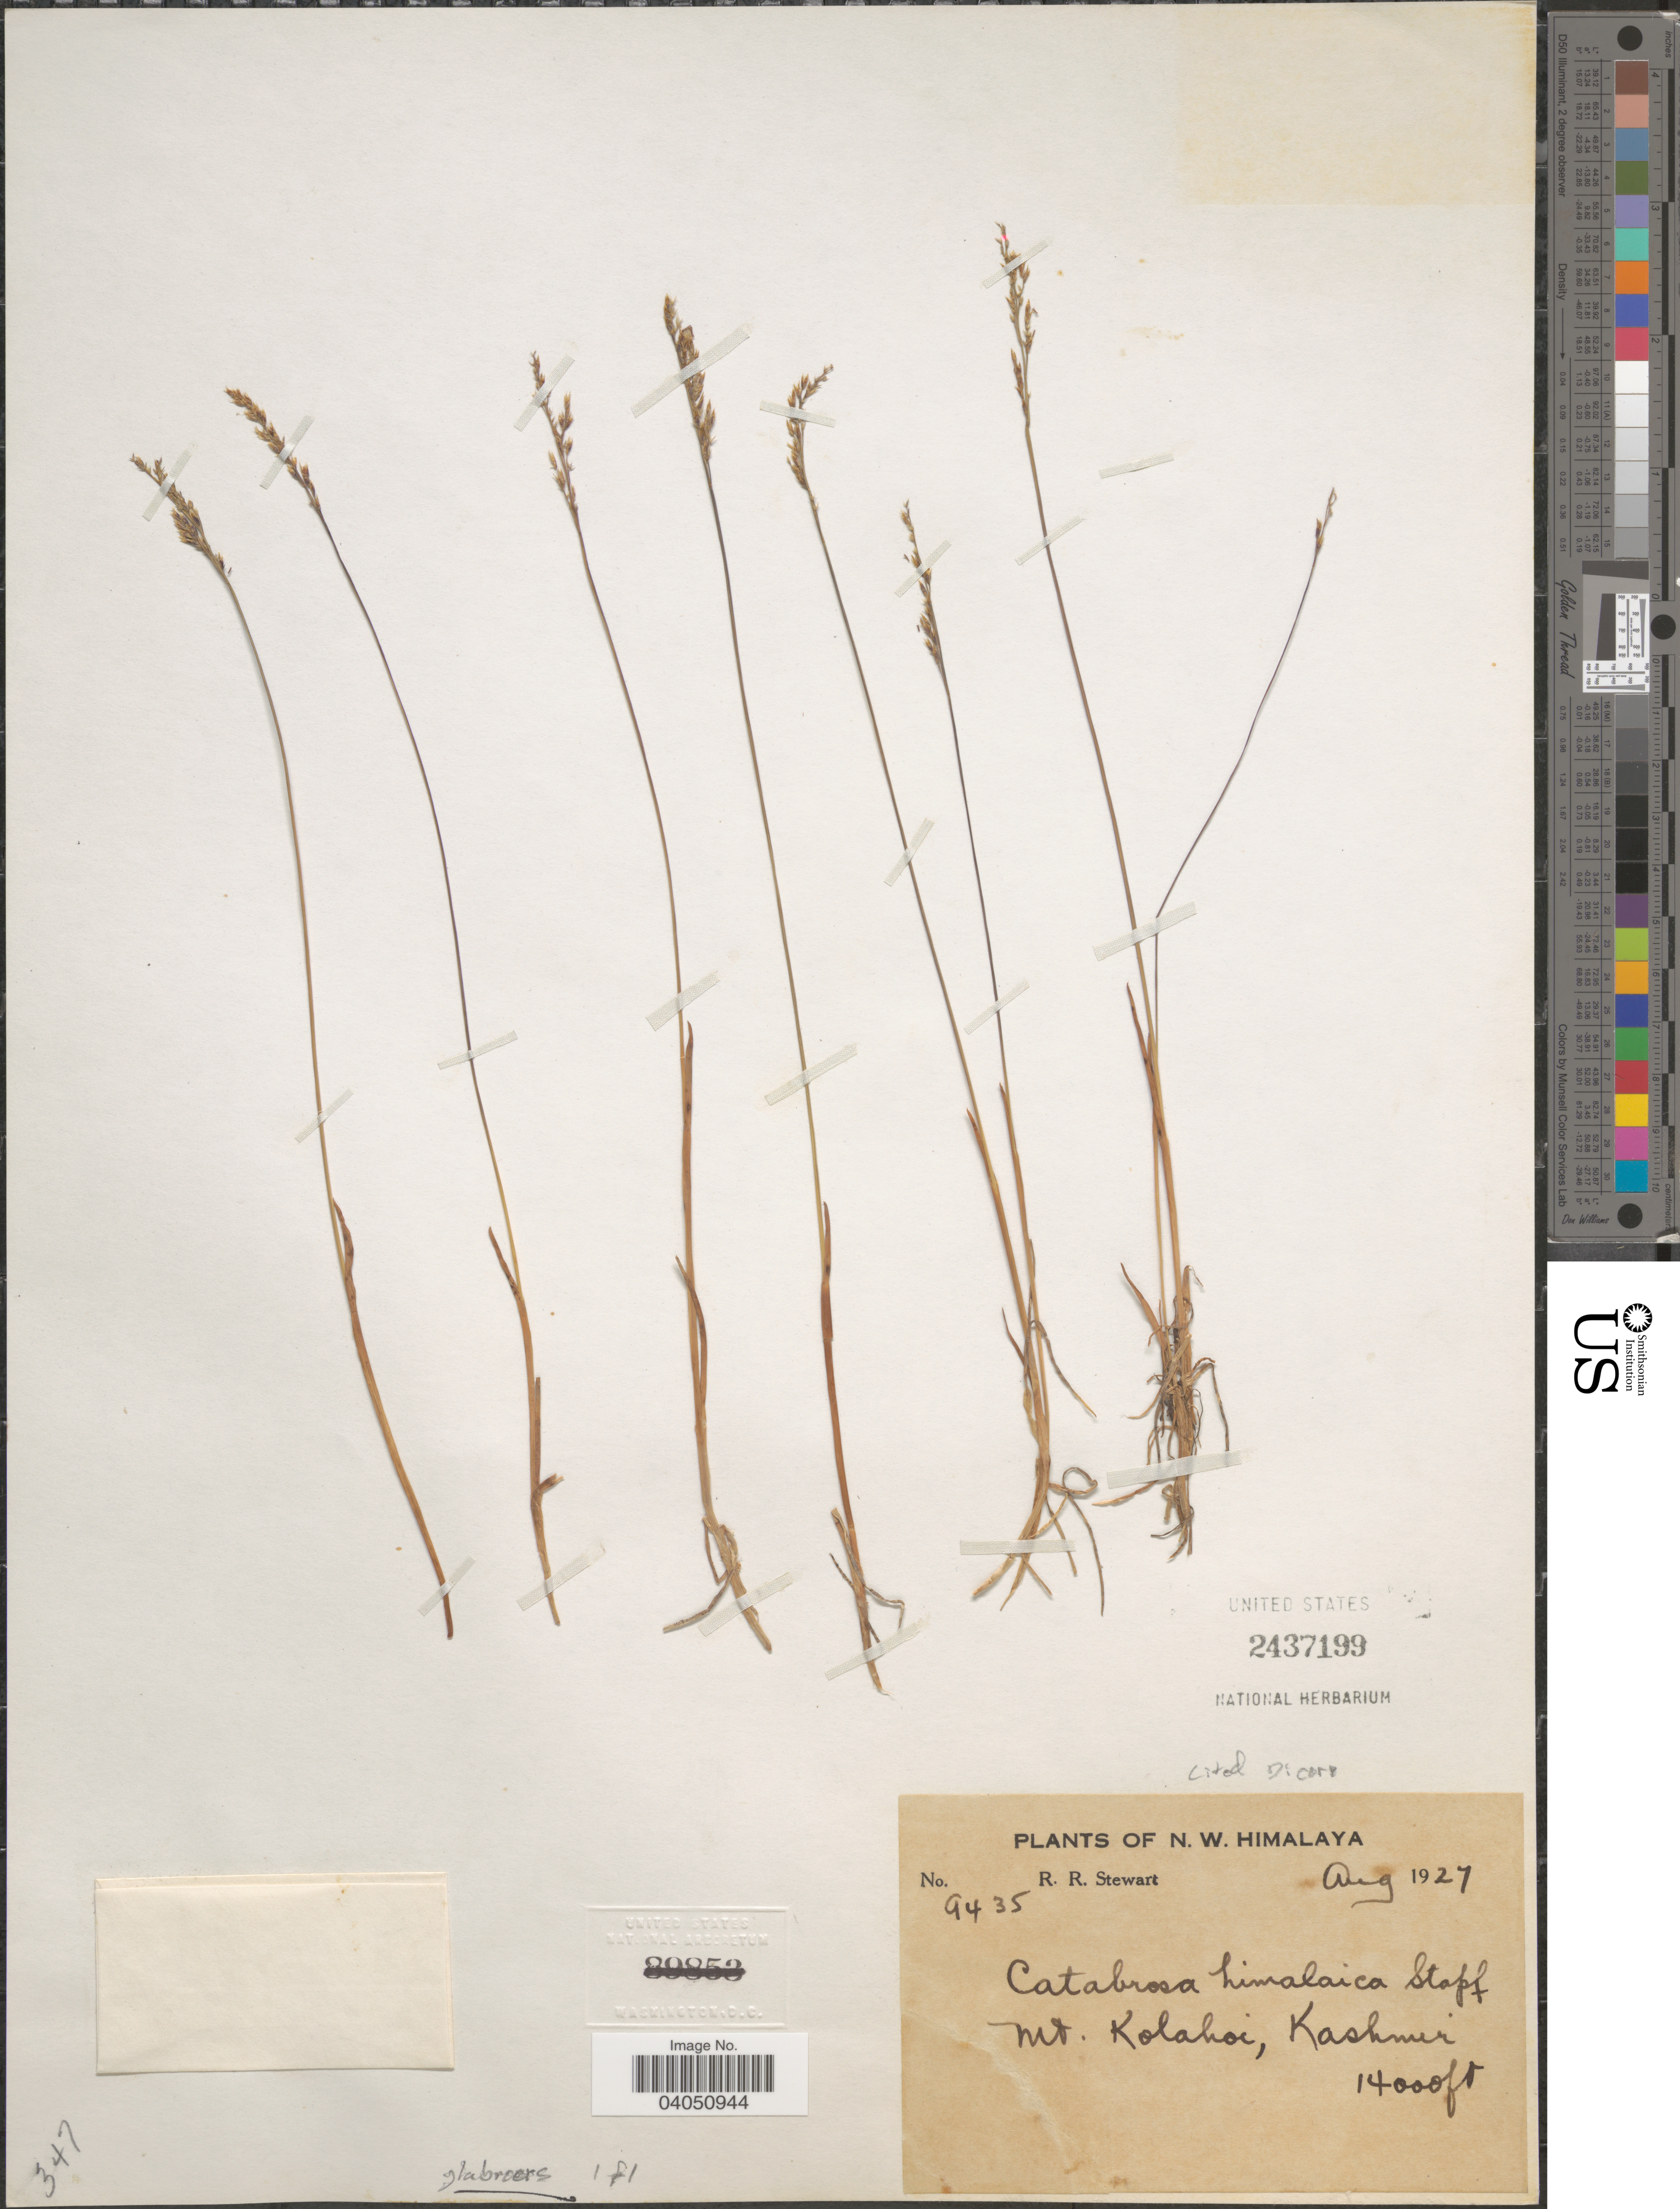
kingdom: Plantae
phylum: Tracheophyta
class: Liliopsida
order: Poales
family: Poaceae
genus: Catabrosella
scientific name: Catabrosella himalaica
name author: (Hook. f.) Tzvelev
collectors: R. Stewart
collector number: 9435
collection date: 1927-08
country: India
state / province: Jammu and Kashmir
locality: N.W. Himalaya. Mt. Kolahoi, Kashmir.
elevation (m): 4267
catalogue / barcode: US 2437199